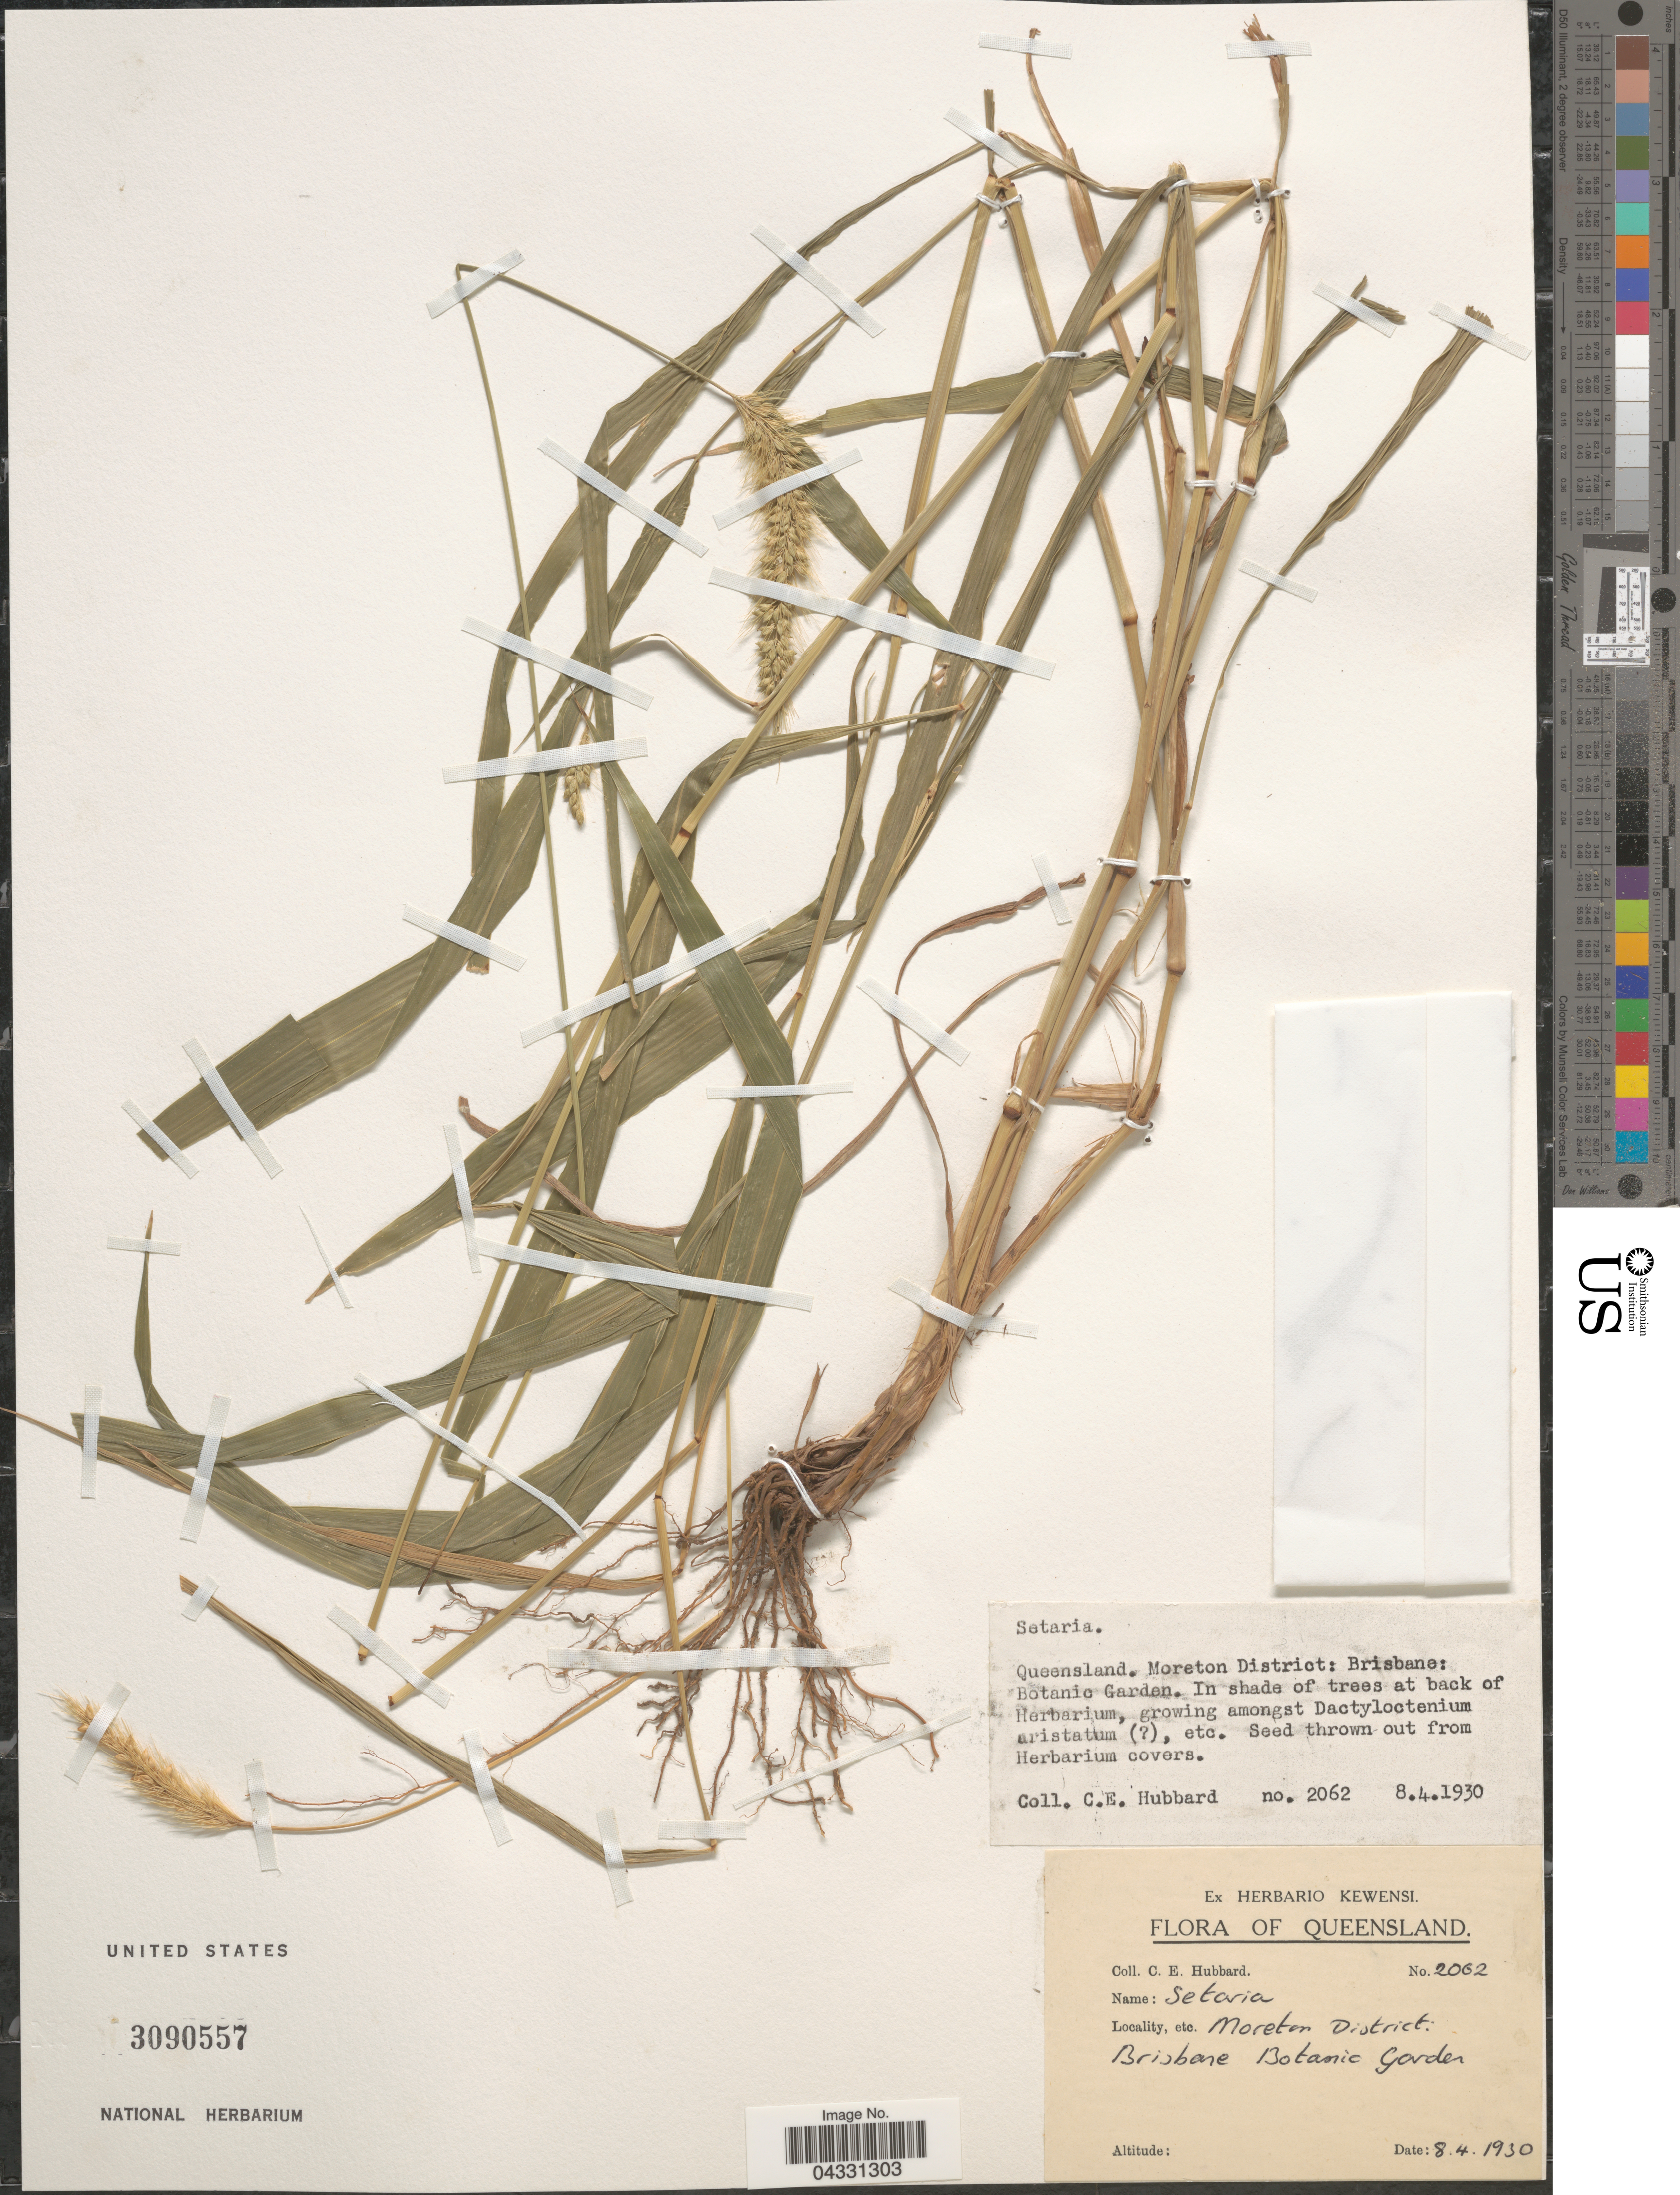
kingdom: Plantae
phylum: Tracheophyta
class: Liliopsida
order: Poales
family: Poaceae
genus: Setaria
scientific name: Setaria sp.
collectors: C. E. Hubbard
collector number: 2062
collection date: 1930-04-08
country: Australia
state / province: Queensland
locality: Moreton District: Brisbane: Botanic Garden.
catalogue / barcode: US 3090557